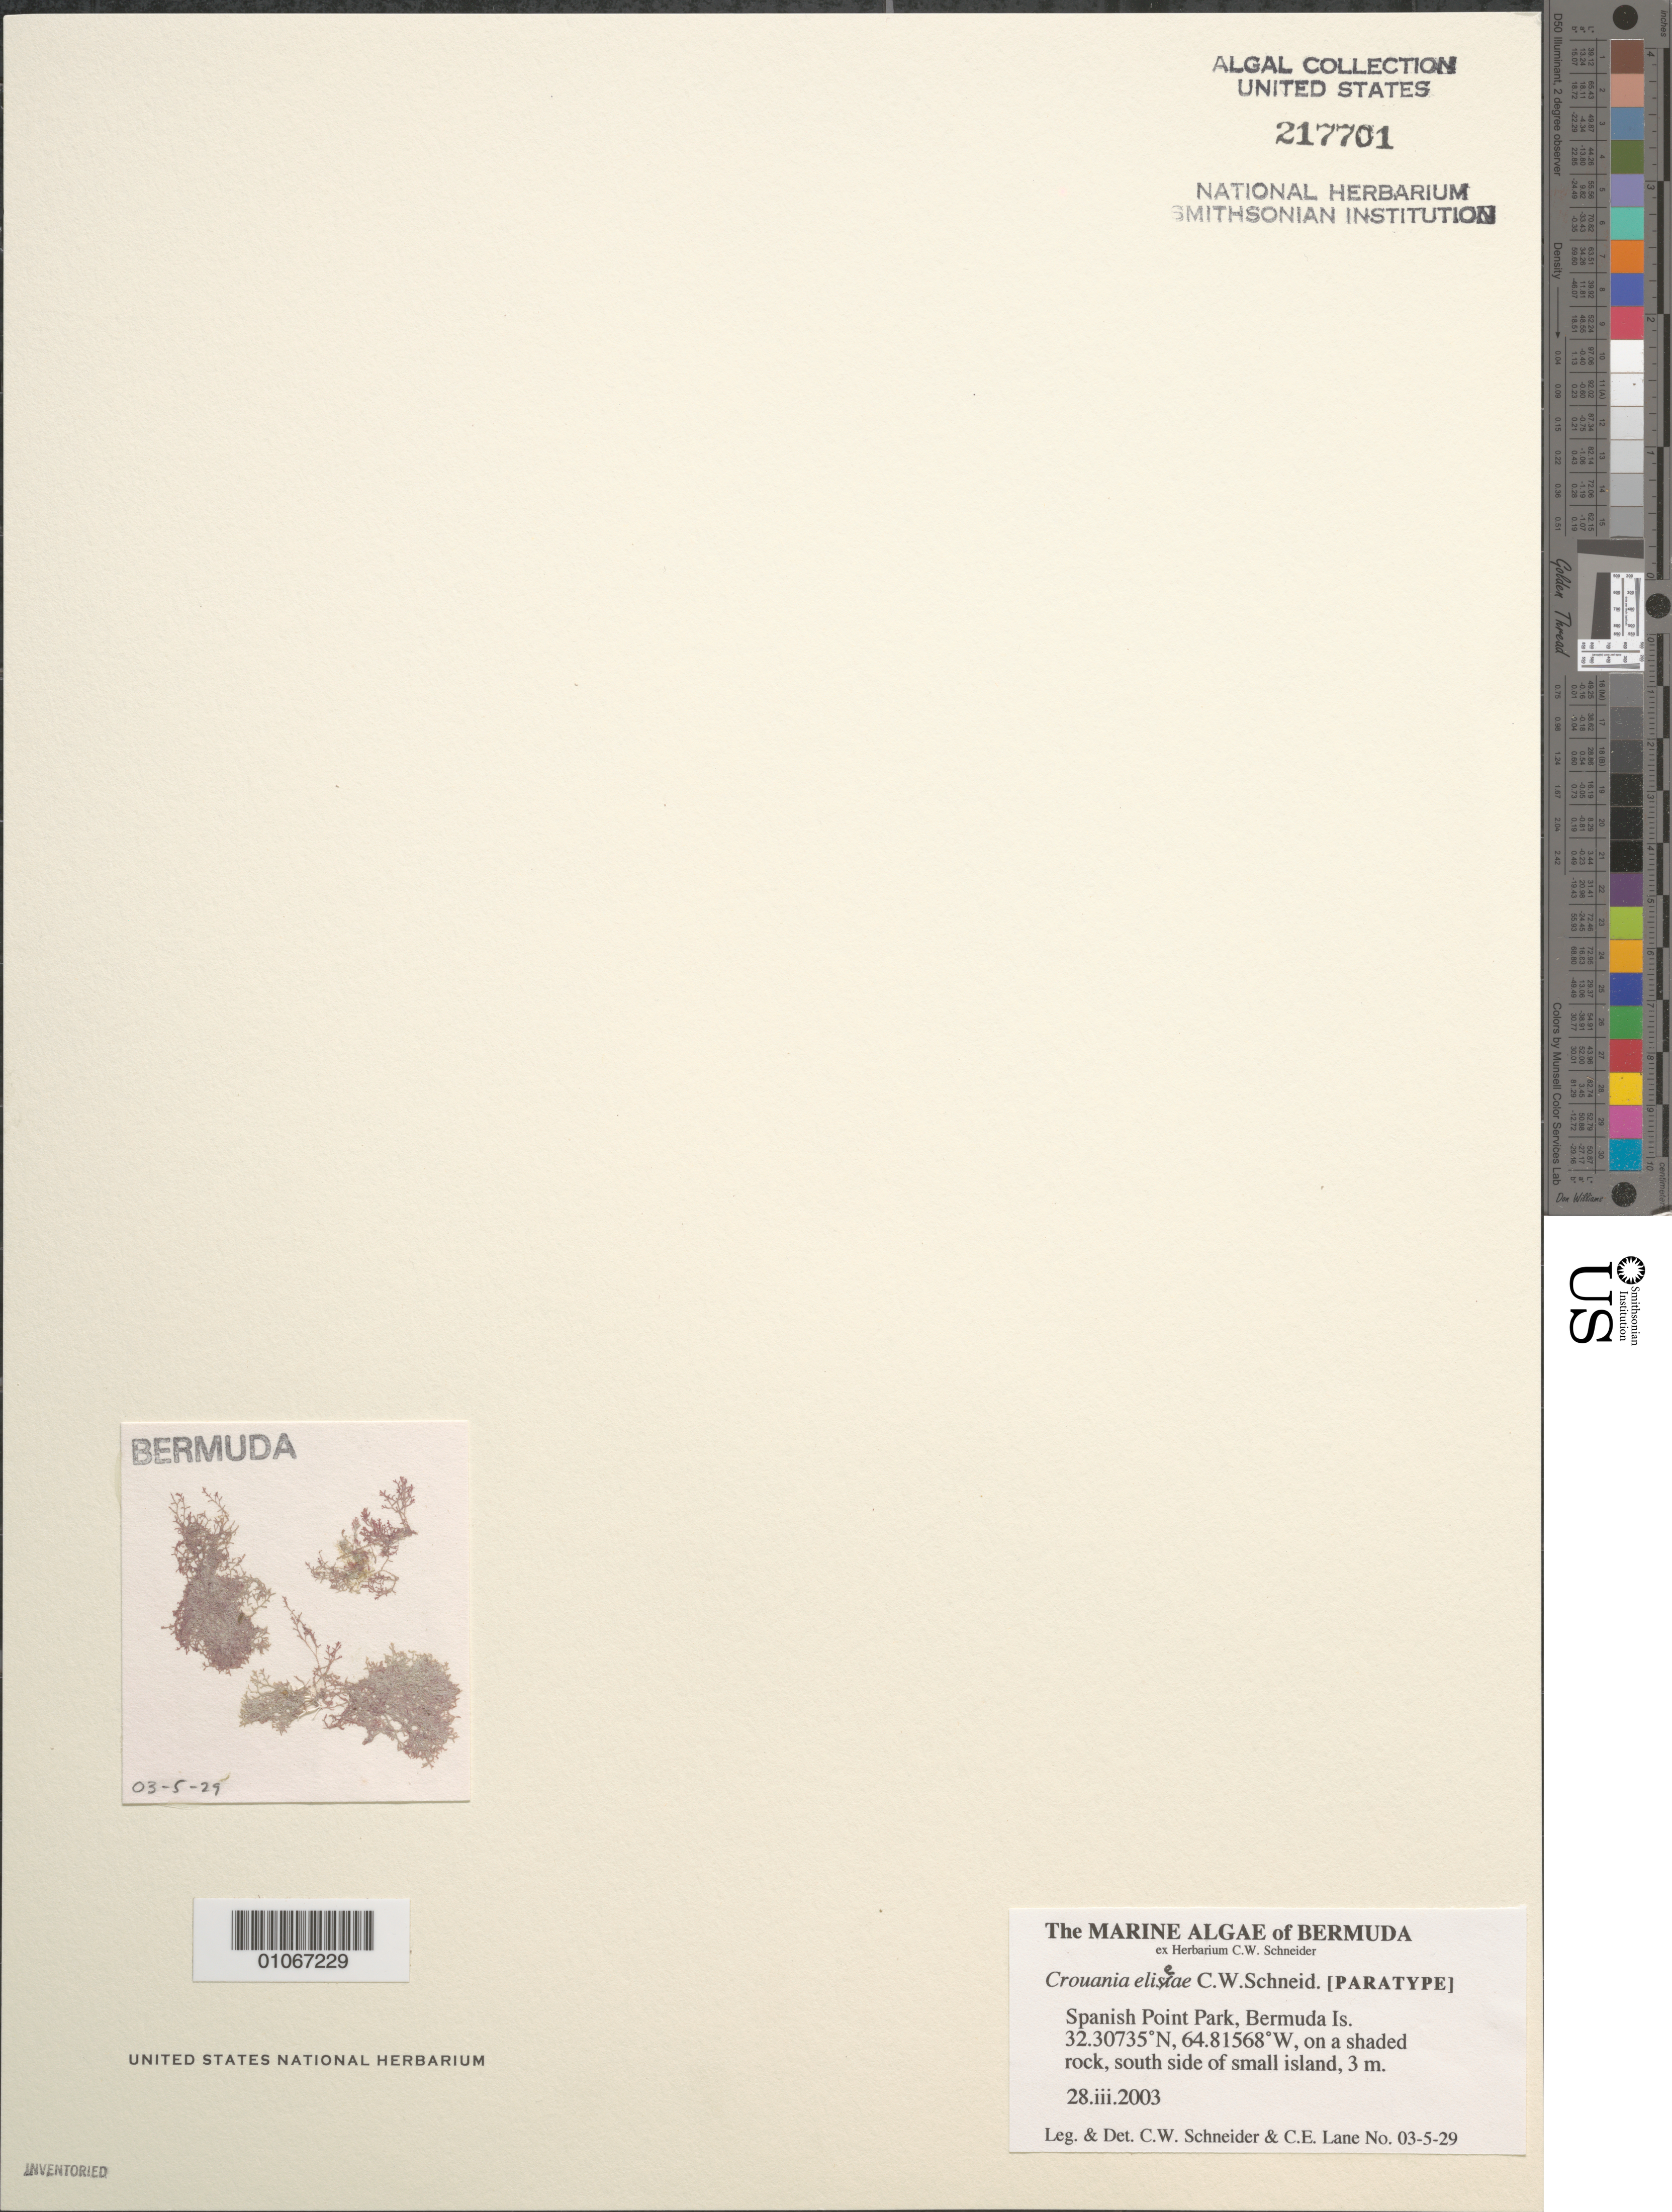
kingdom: Plantae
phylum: Rhodophyta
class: Florideophyceae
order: Ceramiales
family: Callithamniaceae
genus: Crouania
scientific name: Crouania eliseae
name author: C.W. Schneid.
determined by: Schneider, C. W.; Lane, C. E.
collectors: C. W. Schneider & C. E. Lane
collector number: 03-5-29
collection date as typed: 28 Mar 2003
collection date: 2003-03-28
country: Bermuda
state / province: Pembroke Parish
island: Bermuda Island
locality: Spanish Point Park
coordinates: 32.30735 N, 64.81568 W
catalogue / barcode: US 217701